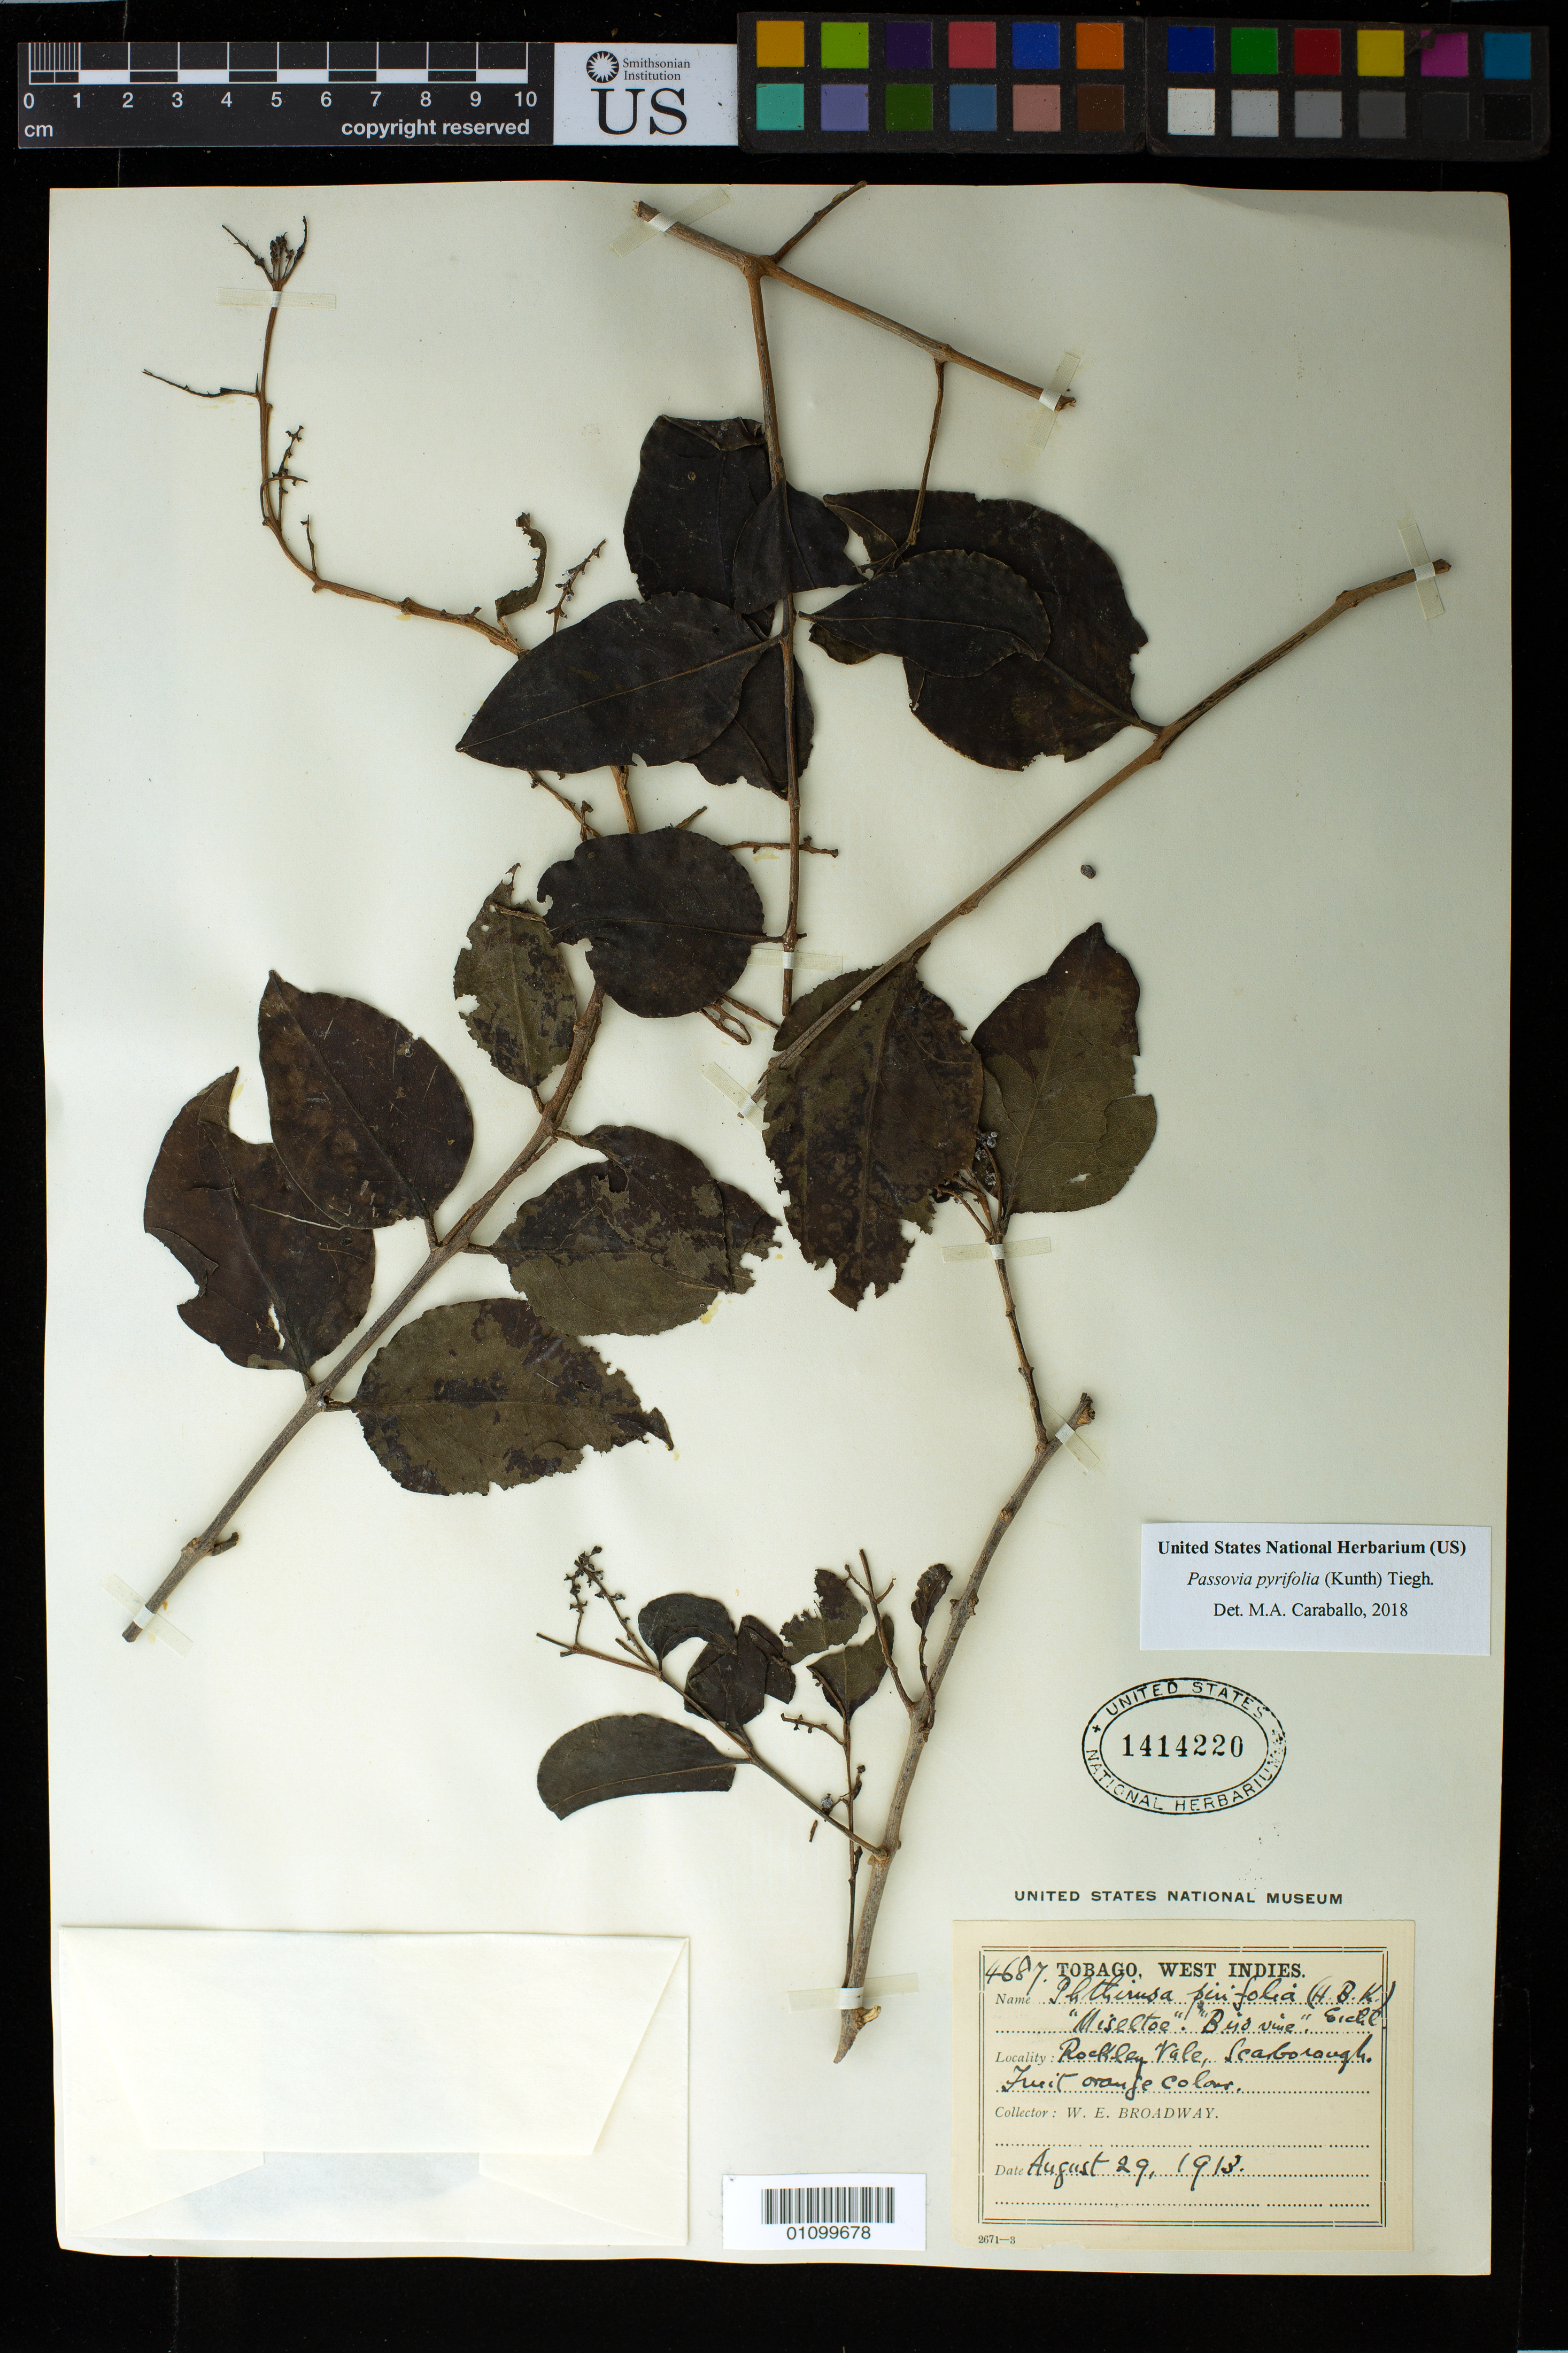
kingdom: Plantae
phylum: Tracheophyta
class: Magnoliopsida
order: Santalales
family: Loranthaceae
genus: Passovia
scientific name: Passovia pyrifolia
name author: (Kunth) Tiegh.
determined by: Caraballo-Ortiz, Marcos A., (MISS), University of Mississippi (UNITED STATES)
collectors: W. E. Broadway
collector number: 4687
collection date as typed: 29 Aug 1913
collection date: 1913-08-29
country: Trinidad and Tobago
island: Tobago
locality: Rockley Vale, Scarborough.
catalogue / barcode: US 1414220